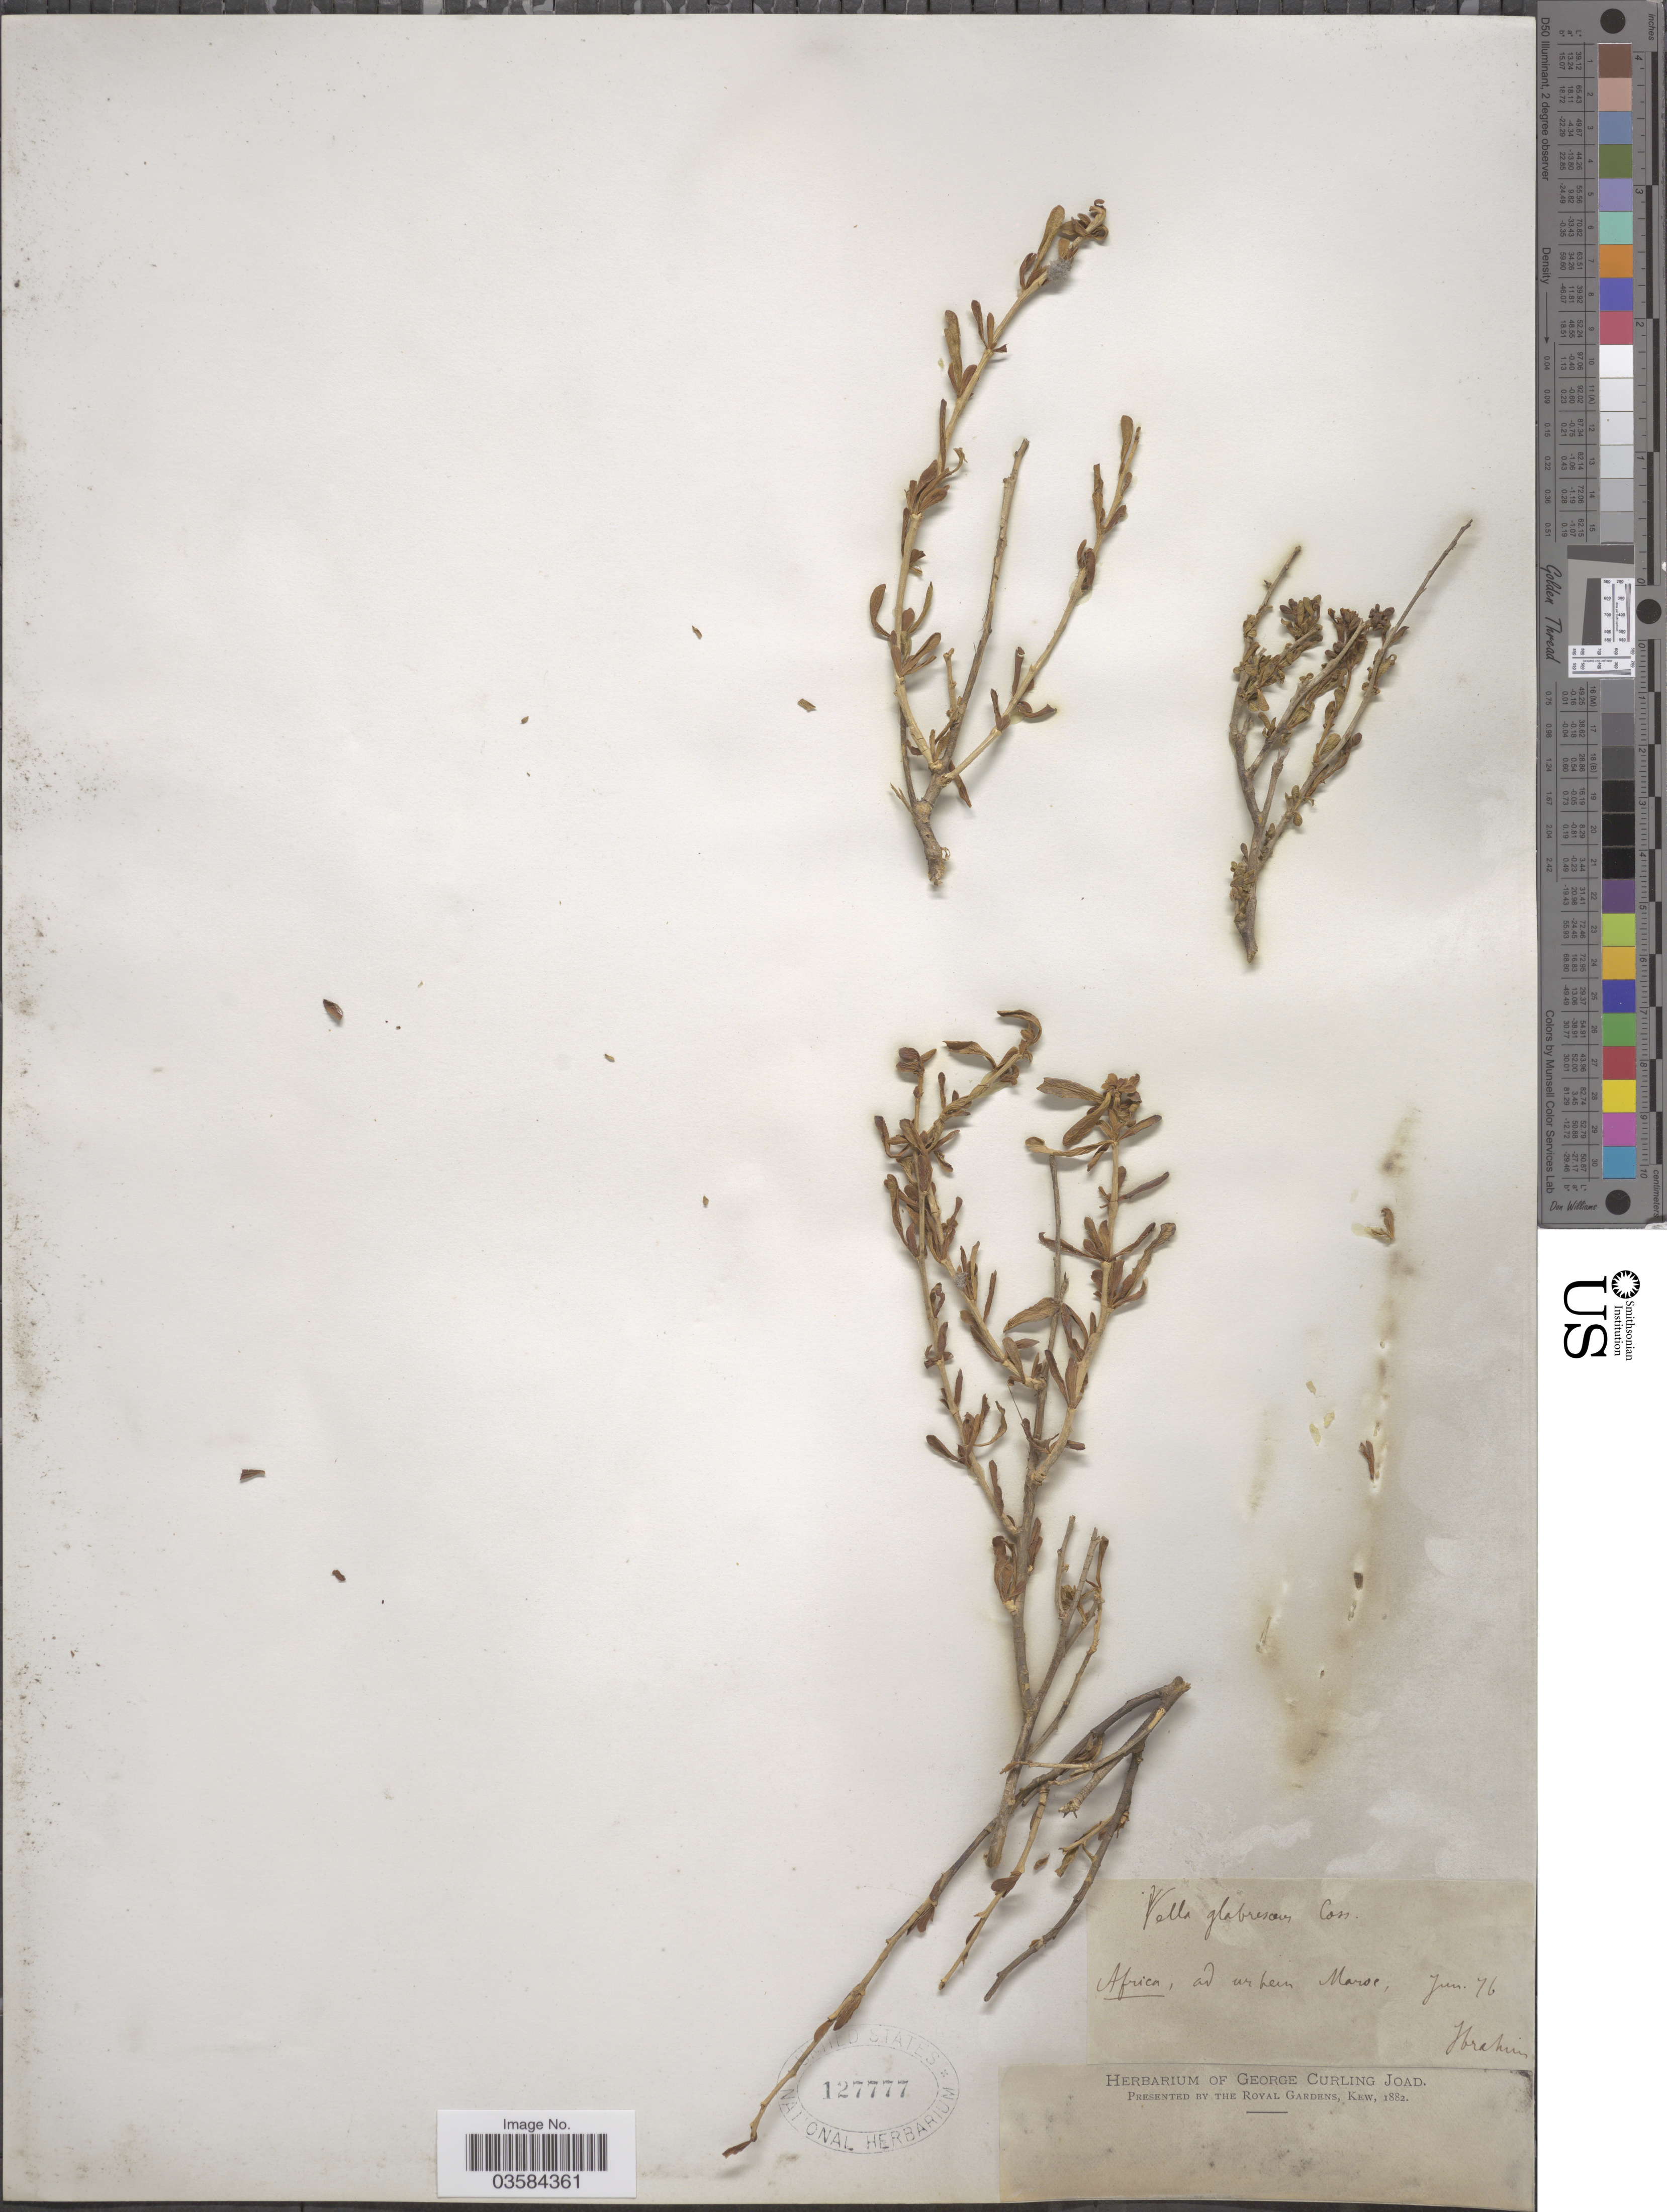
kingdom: Plantae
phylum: Tracheophyta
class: Magnoliopsida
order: Brassicales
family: Brassicaceae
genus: Vella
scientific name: Vella glabrescens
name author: Coss.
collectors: -. Ibrahim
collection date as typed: Transcribed d/m/y: /6/76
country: Morocco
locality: Africa, ad urbem Maroc.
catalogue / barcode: US 127777